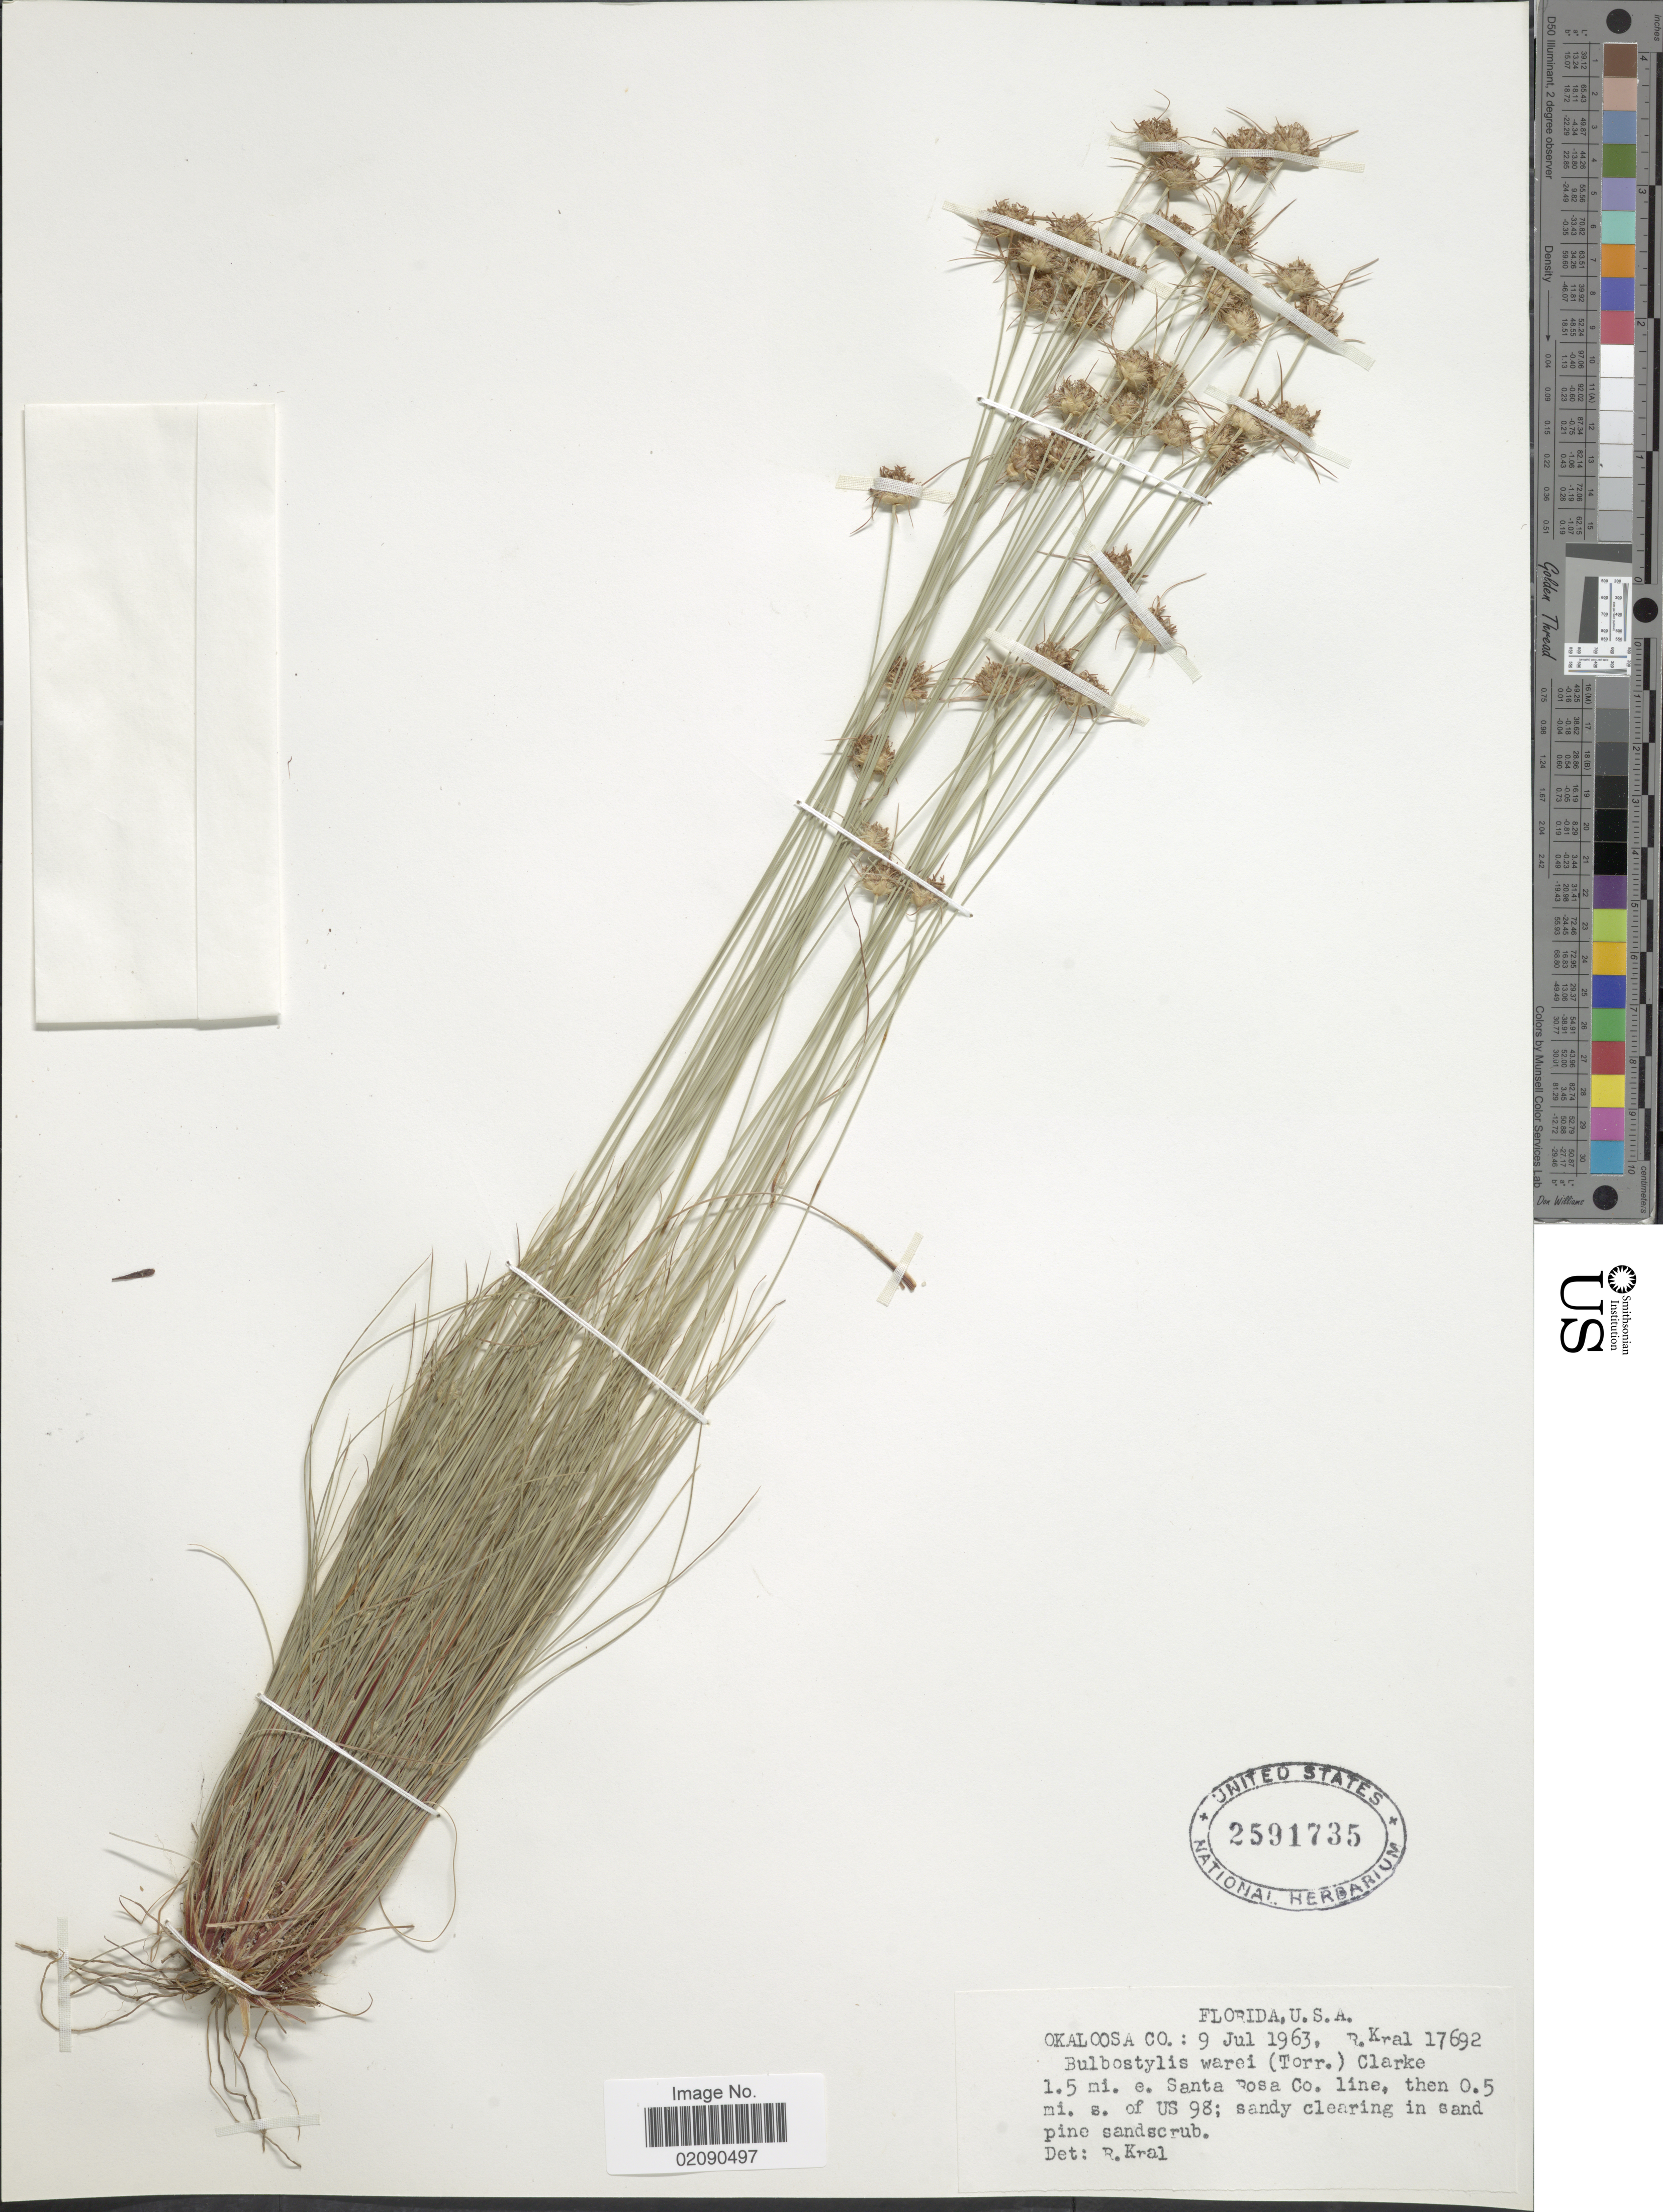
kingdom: Plantae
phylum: Tracheophyta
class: Liliopsida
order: Poales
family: Cyperaceae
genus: Bulbostylis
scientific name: Bulbostylis warei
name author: (Torr.) C.B. Clarke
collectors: R. Kral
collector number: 17692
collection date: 1963-07-09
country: United States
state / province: Florida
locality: Okaloosa Co; 1.5 mi e Santa Rosa Co. line, then 0.5 mi s of US 98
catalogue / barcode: US 2591735